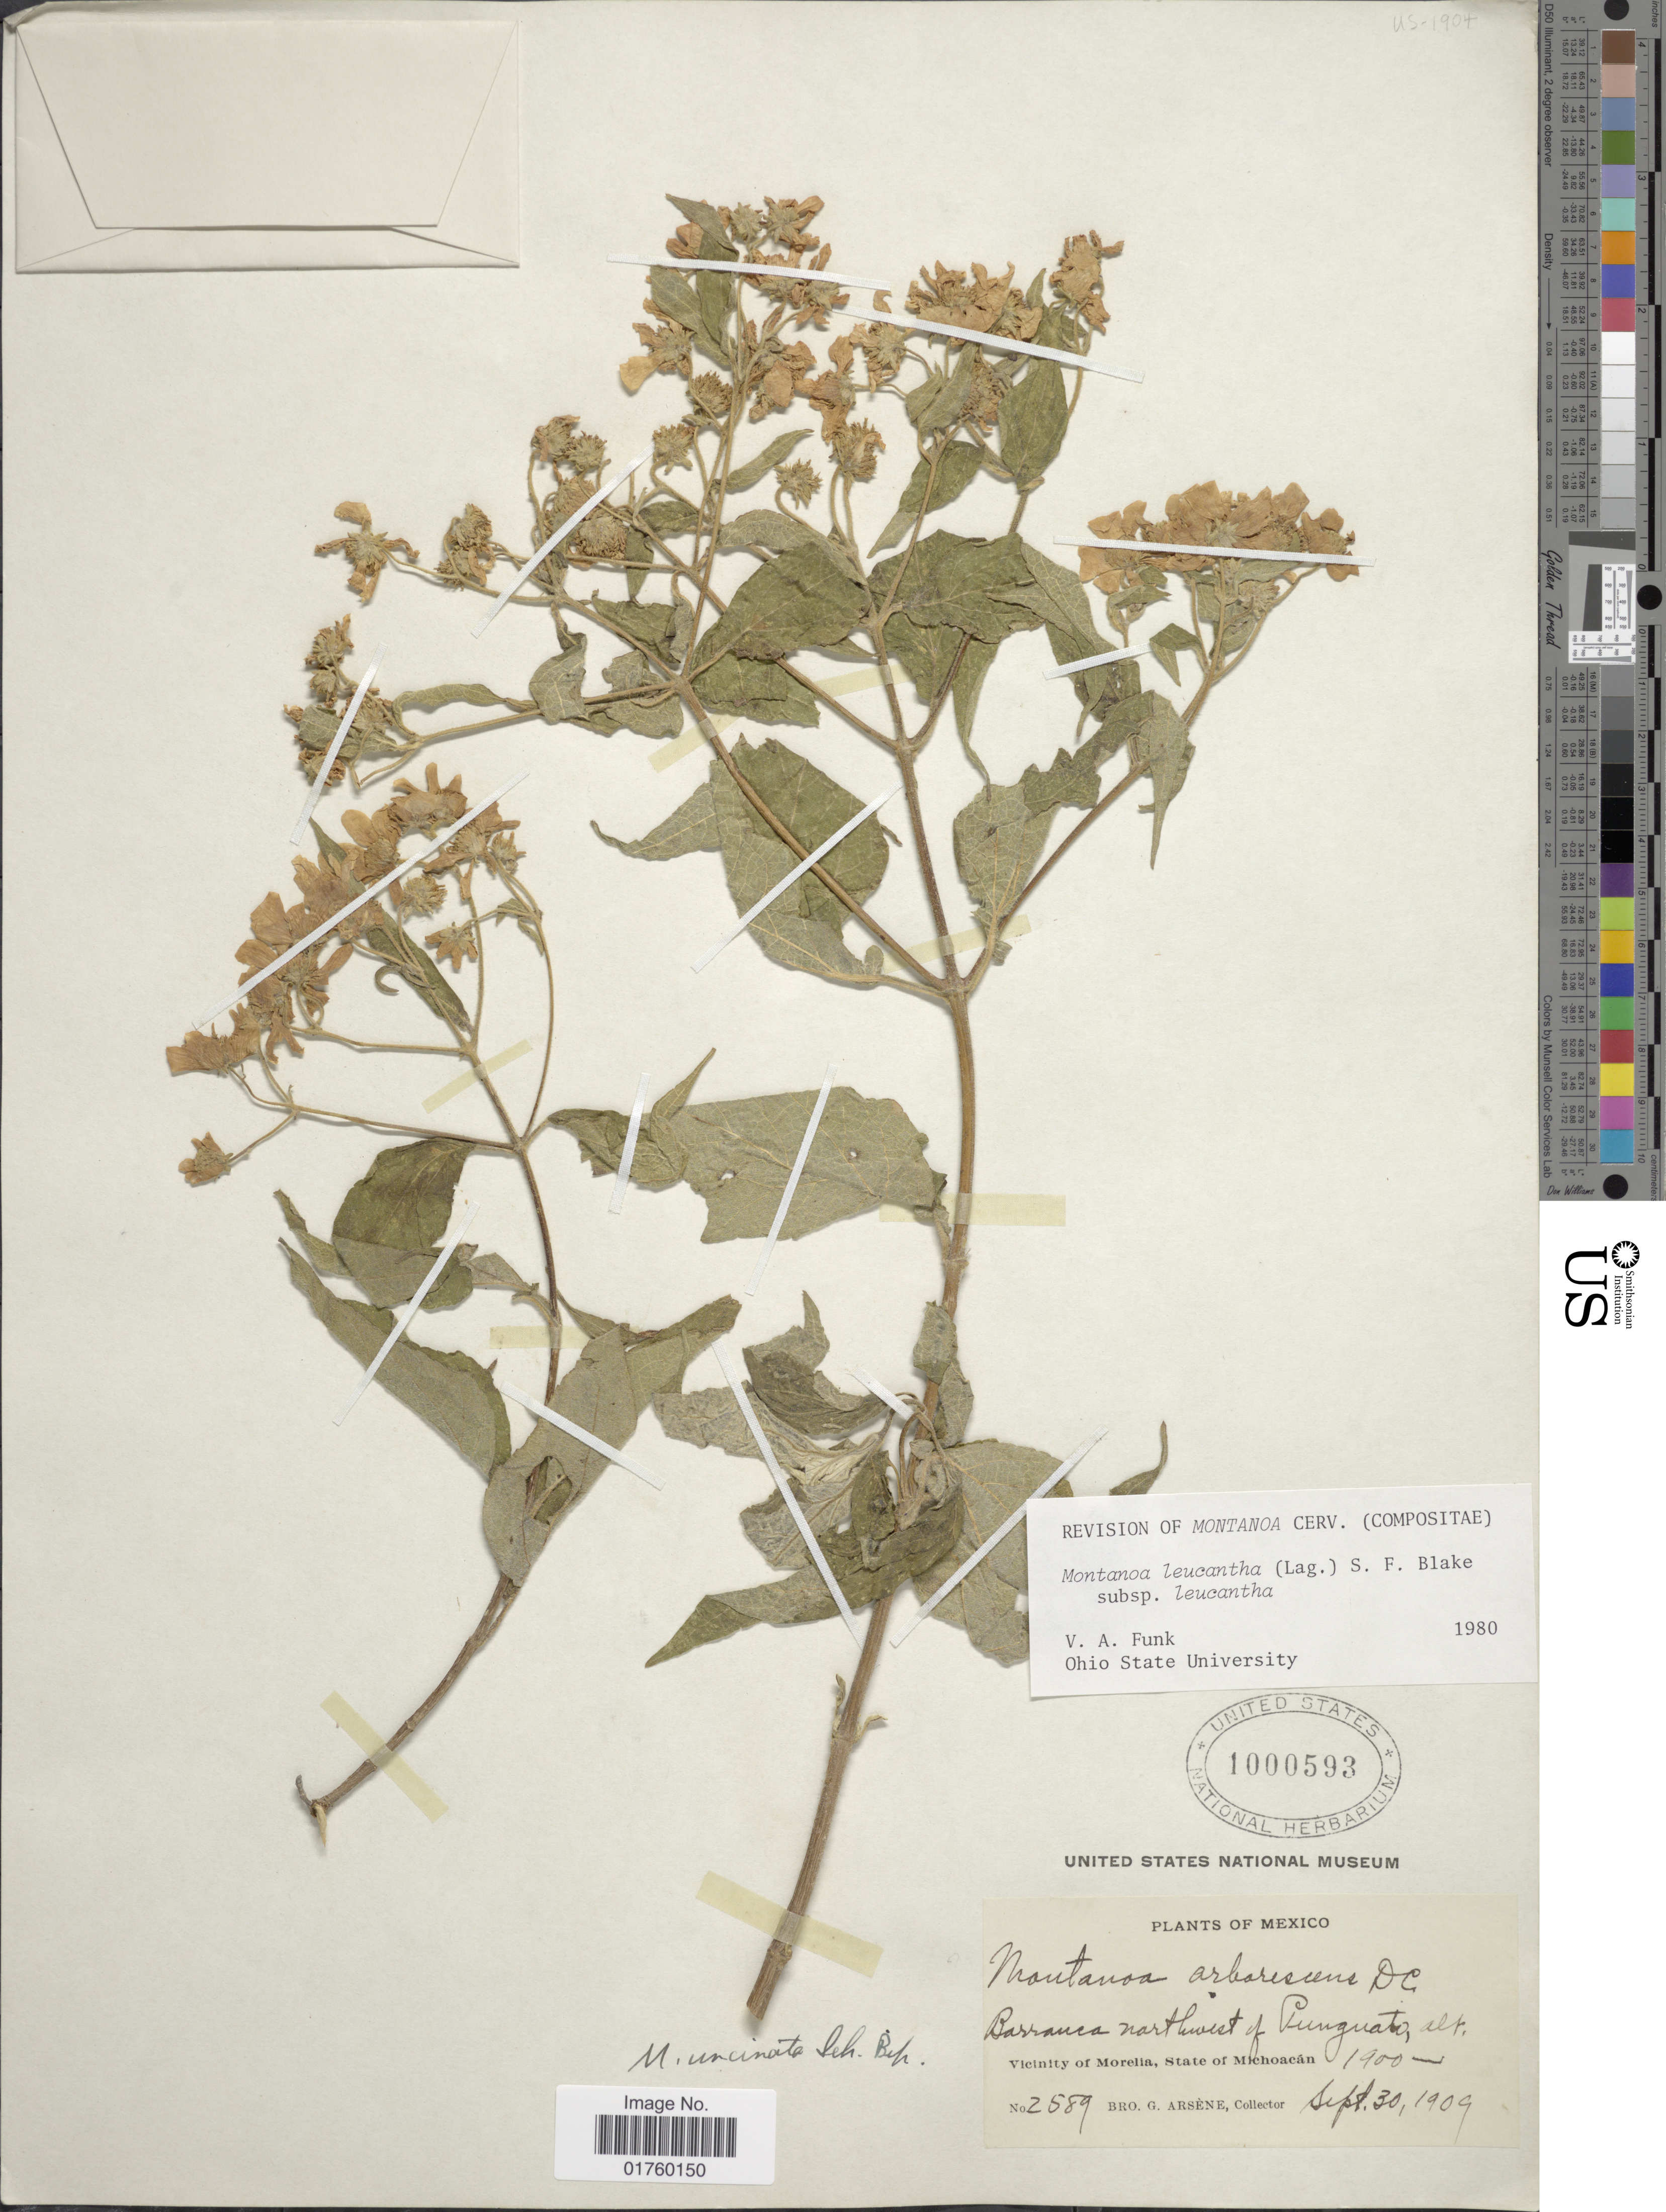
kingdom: Plantae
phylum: Tracheophyta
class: Magnoliopsida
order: Asterales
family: Asteraceae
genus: Montanoa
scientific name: Montanoa leucantha subsp. leucantha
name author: (Lag.) S.F. Blake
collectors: Bro. G. Arsène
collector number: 2589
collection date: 1909-09-30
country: Mexico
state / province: Michoacán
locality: Barranca northwest of Punguato, vicinity of Morelia.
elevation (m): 1900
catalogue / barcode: US 1000593